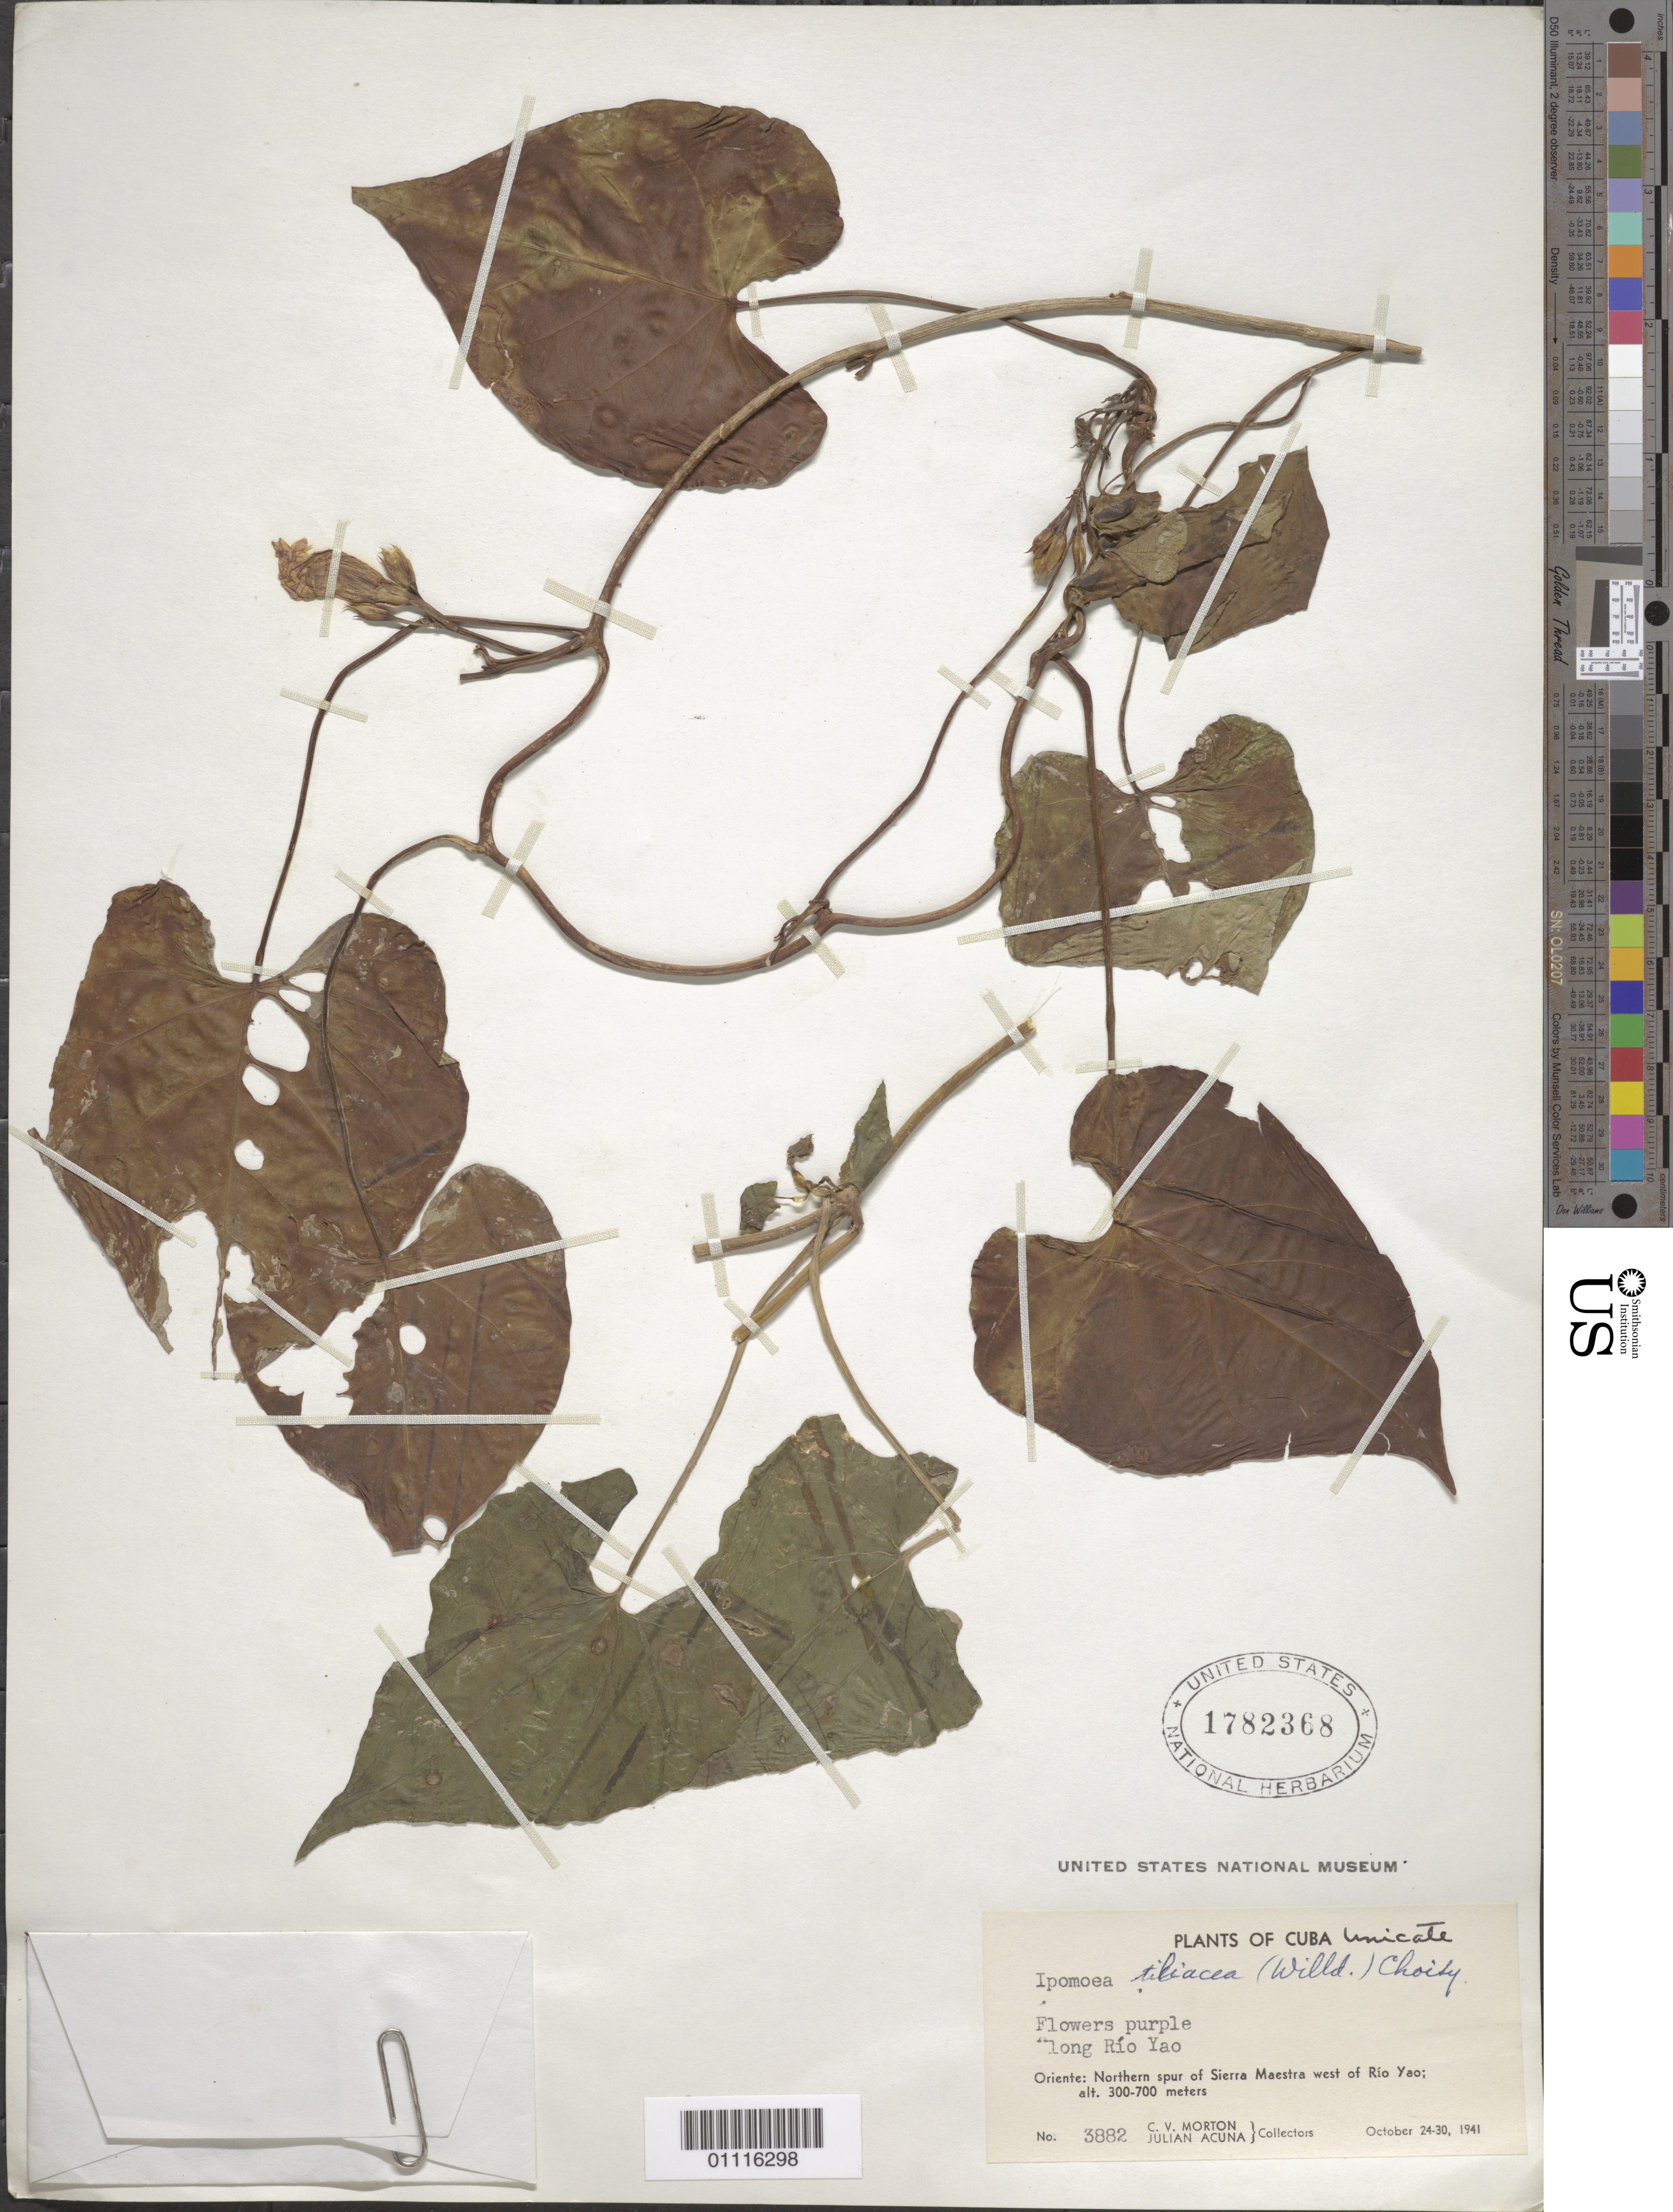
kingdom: Plantae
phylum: Tracheophyta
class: Magnoliopsida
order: Solanales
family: Convolvulaceae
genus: Ipomoea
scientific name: Ipomoea tiliacea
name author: (Willd.) Choisy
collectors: C. V. Morton & J. Acuña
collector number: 3882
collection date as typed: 24 Oct 1941 to 30 Oct 1941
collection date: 1941-10-24/1941-10-30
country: Cuba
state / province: Holguín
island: Cuba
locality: Northern spur of Sierra Maestra west of Rio Yao. Along Rio Yao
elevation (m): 300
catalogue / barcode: US 1782368